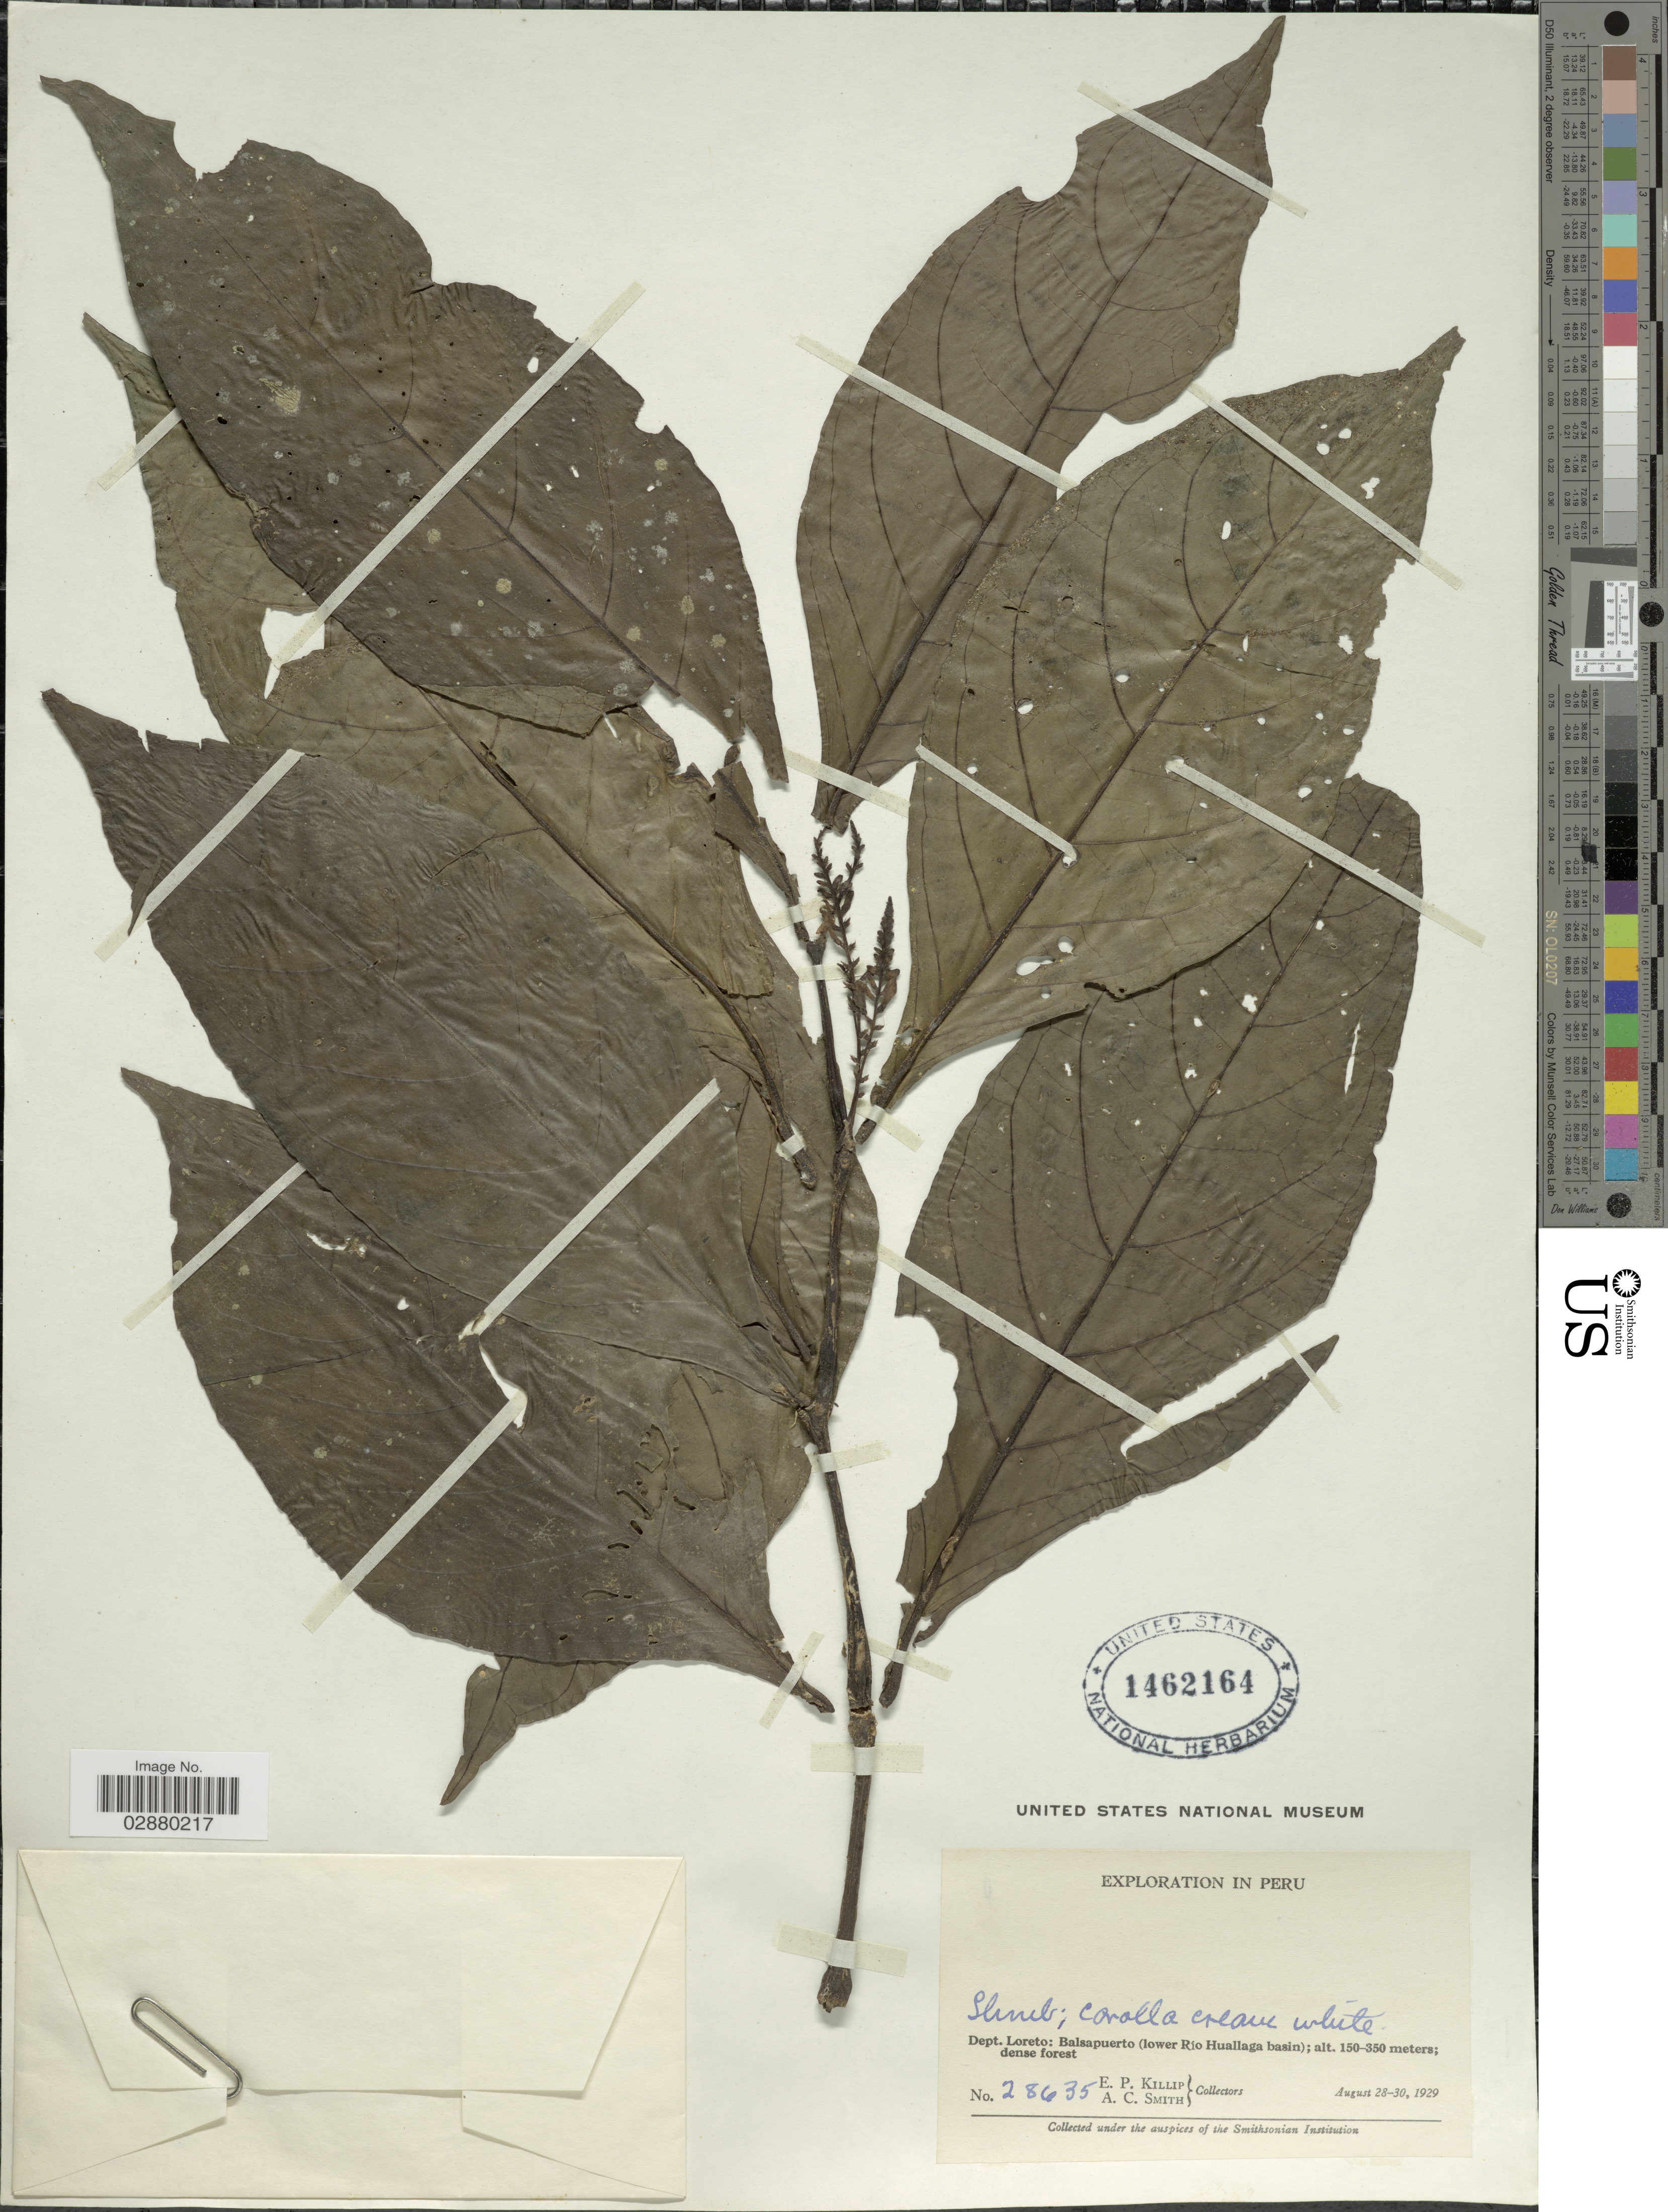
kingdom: Plantae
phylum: Tracheophyta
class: Magnoliopsida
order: Lamiales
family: Acanthaceae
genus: Justicia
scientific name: Justicia poeppigiana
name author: (Nees) Lindau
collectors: E. P. Killip & A. C. Smith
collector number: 28635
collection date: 1929-08-28/1929-08-30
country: Peru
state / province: Loreto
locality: Dept. Loreto: Balsapuerto (lower Rio Huallaga basin).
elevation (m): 150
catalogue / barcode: US 1462164